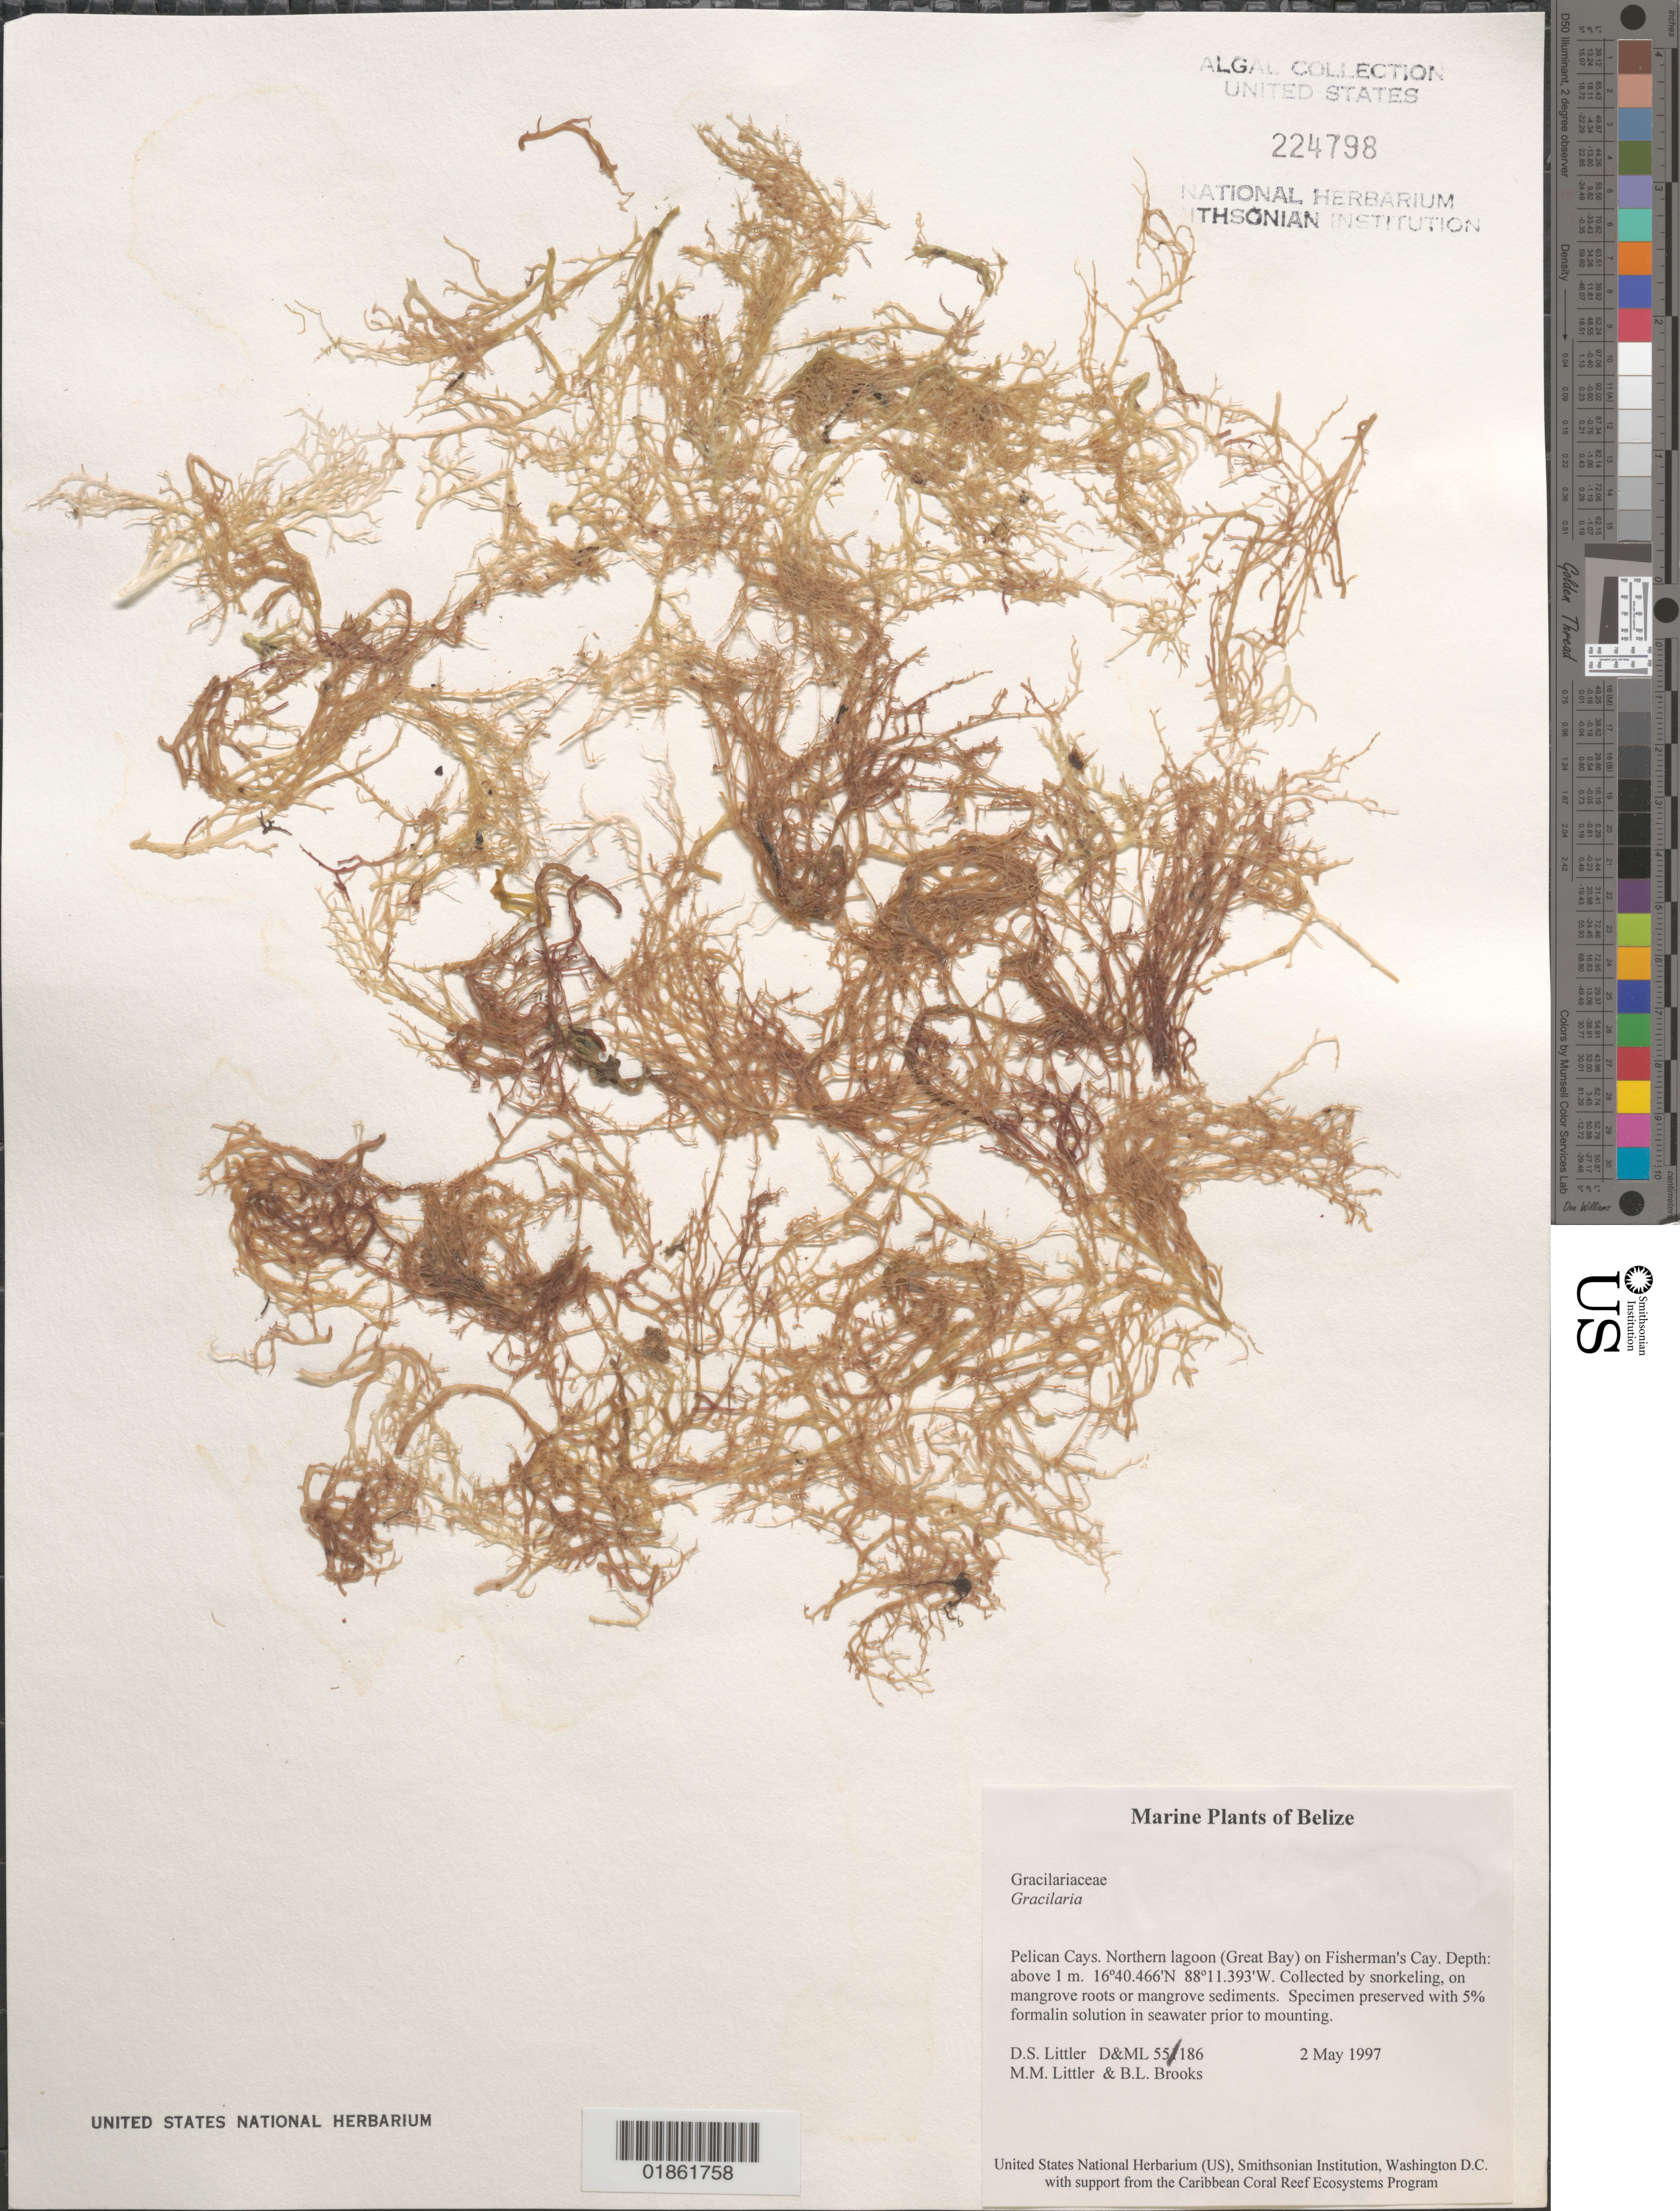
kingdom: Plantae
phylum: Rhodophyta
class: Florideophyceae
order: Gracilariales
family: Gracilariaceae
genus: Gracilaria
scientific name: Gracilaria sp.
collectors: D. S. Littler & M. M. Littler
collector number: D&ML 55186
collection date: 1997-05-02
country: Belize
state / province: Stann Creek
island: Fisherman's Cay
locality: Pelican Cays. Fisherman's Cay, N side. Great Bay.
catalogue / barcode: US 224798